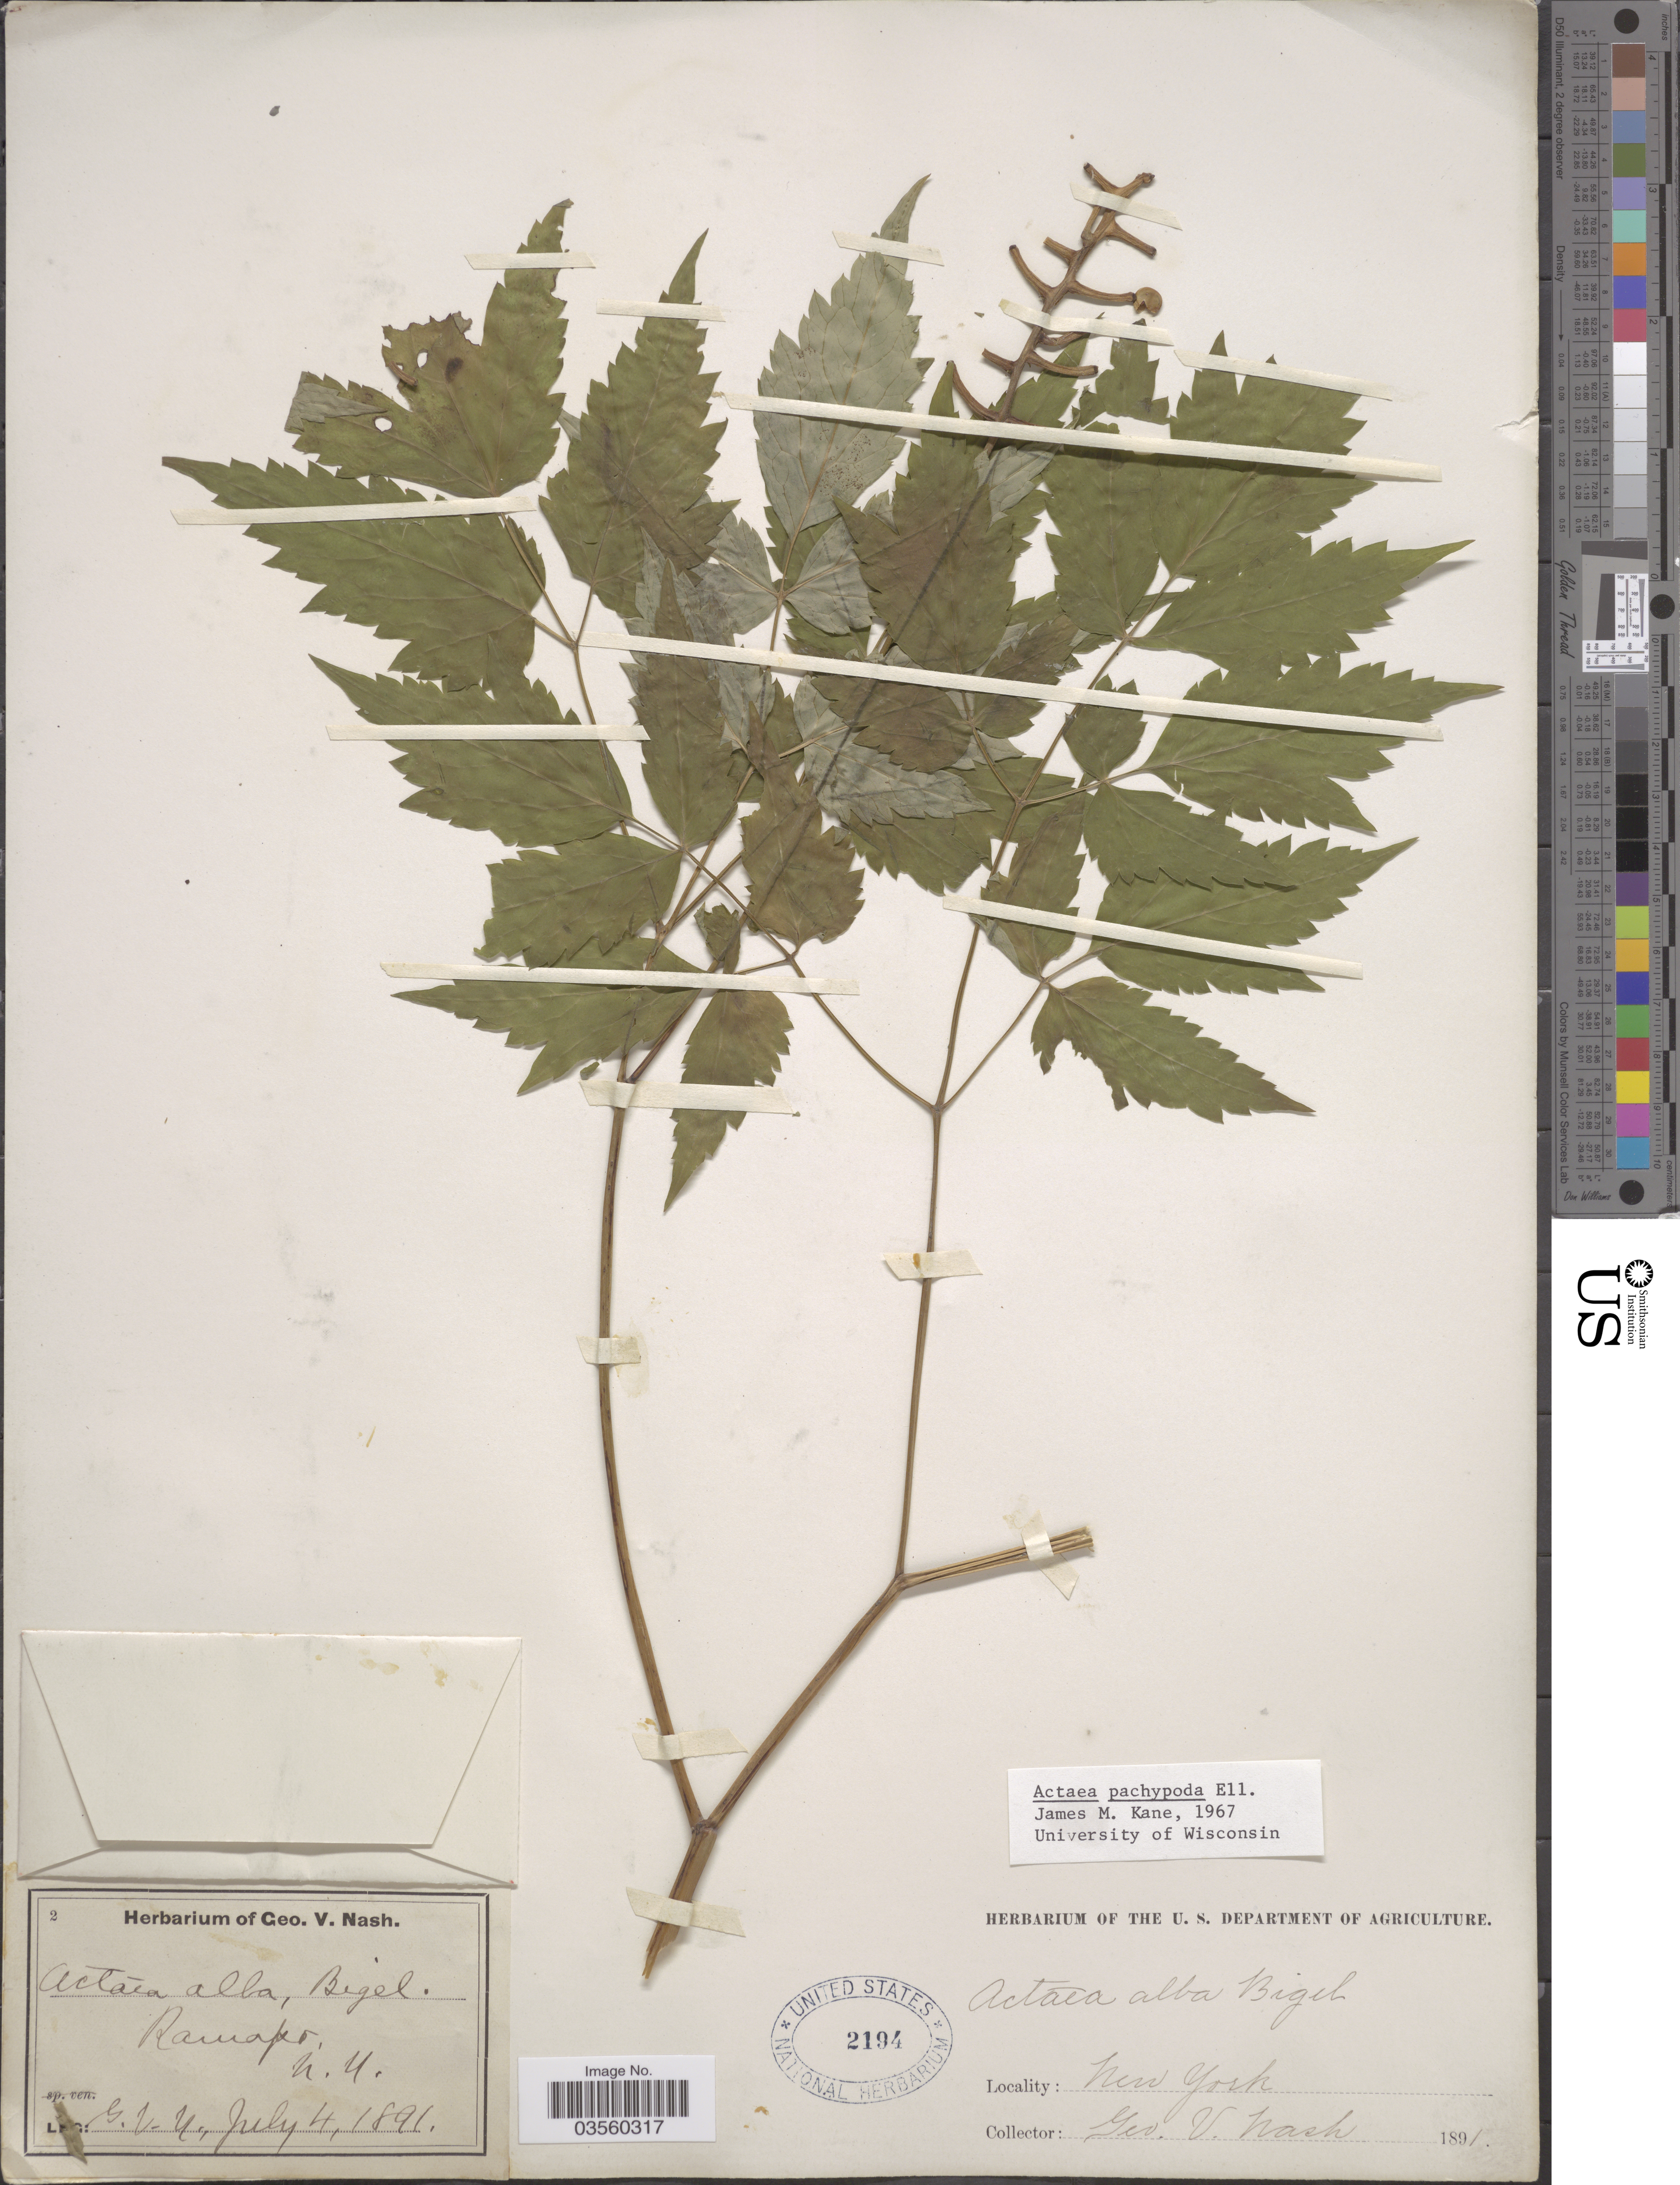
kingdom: Plantae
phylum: Tracheophyta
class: Magnoliopsida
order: Ranunculales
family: Ranunculaceae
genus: Actaea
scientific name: Actaea pachypoda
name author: Elliott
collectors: G. V. Nash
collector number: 2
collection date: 1891-07-04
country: United States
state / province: New York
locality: Ramapo.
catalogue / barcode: US 2194